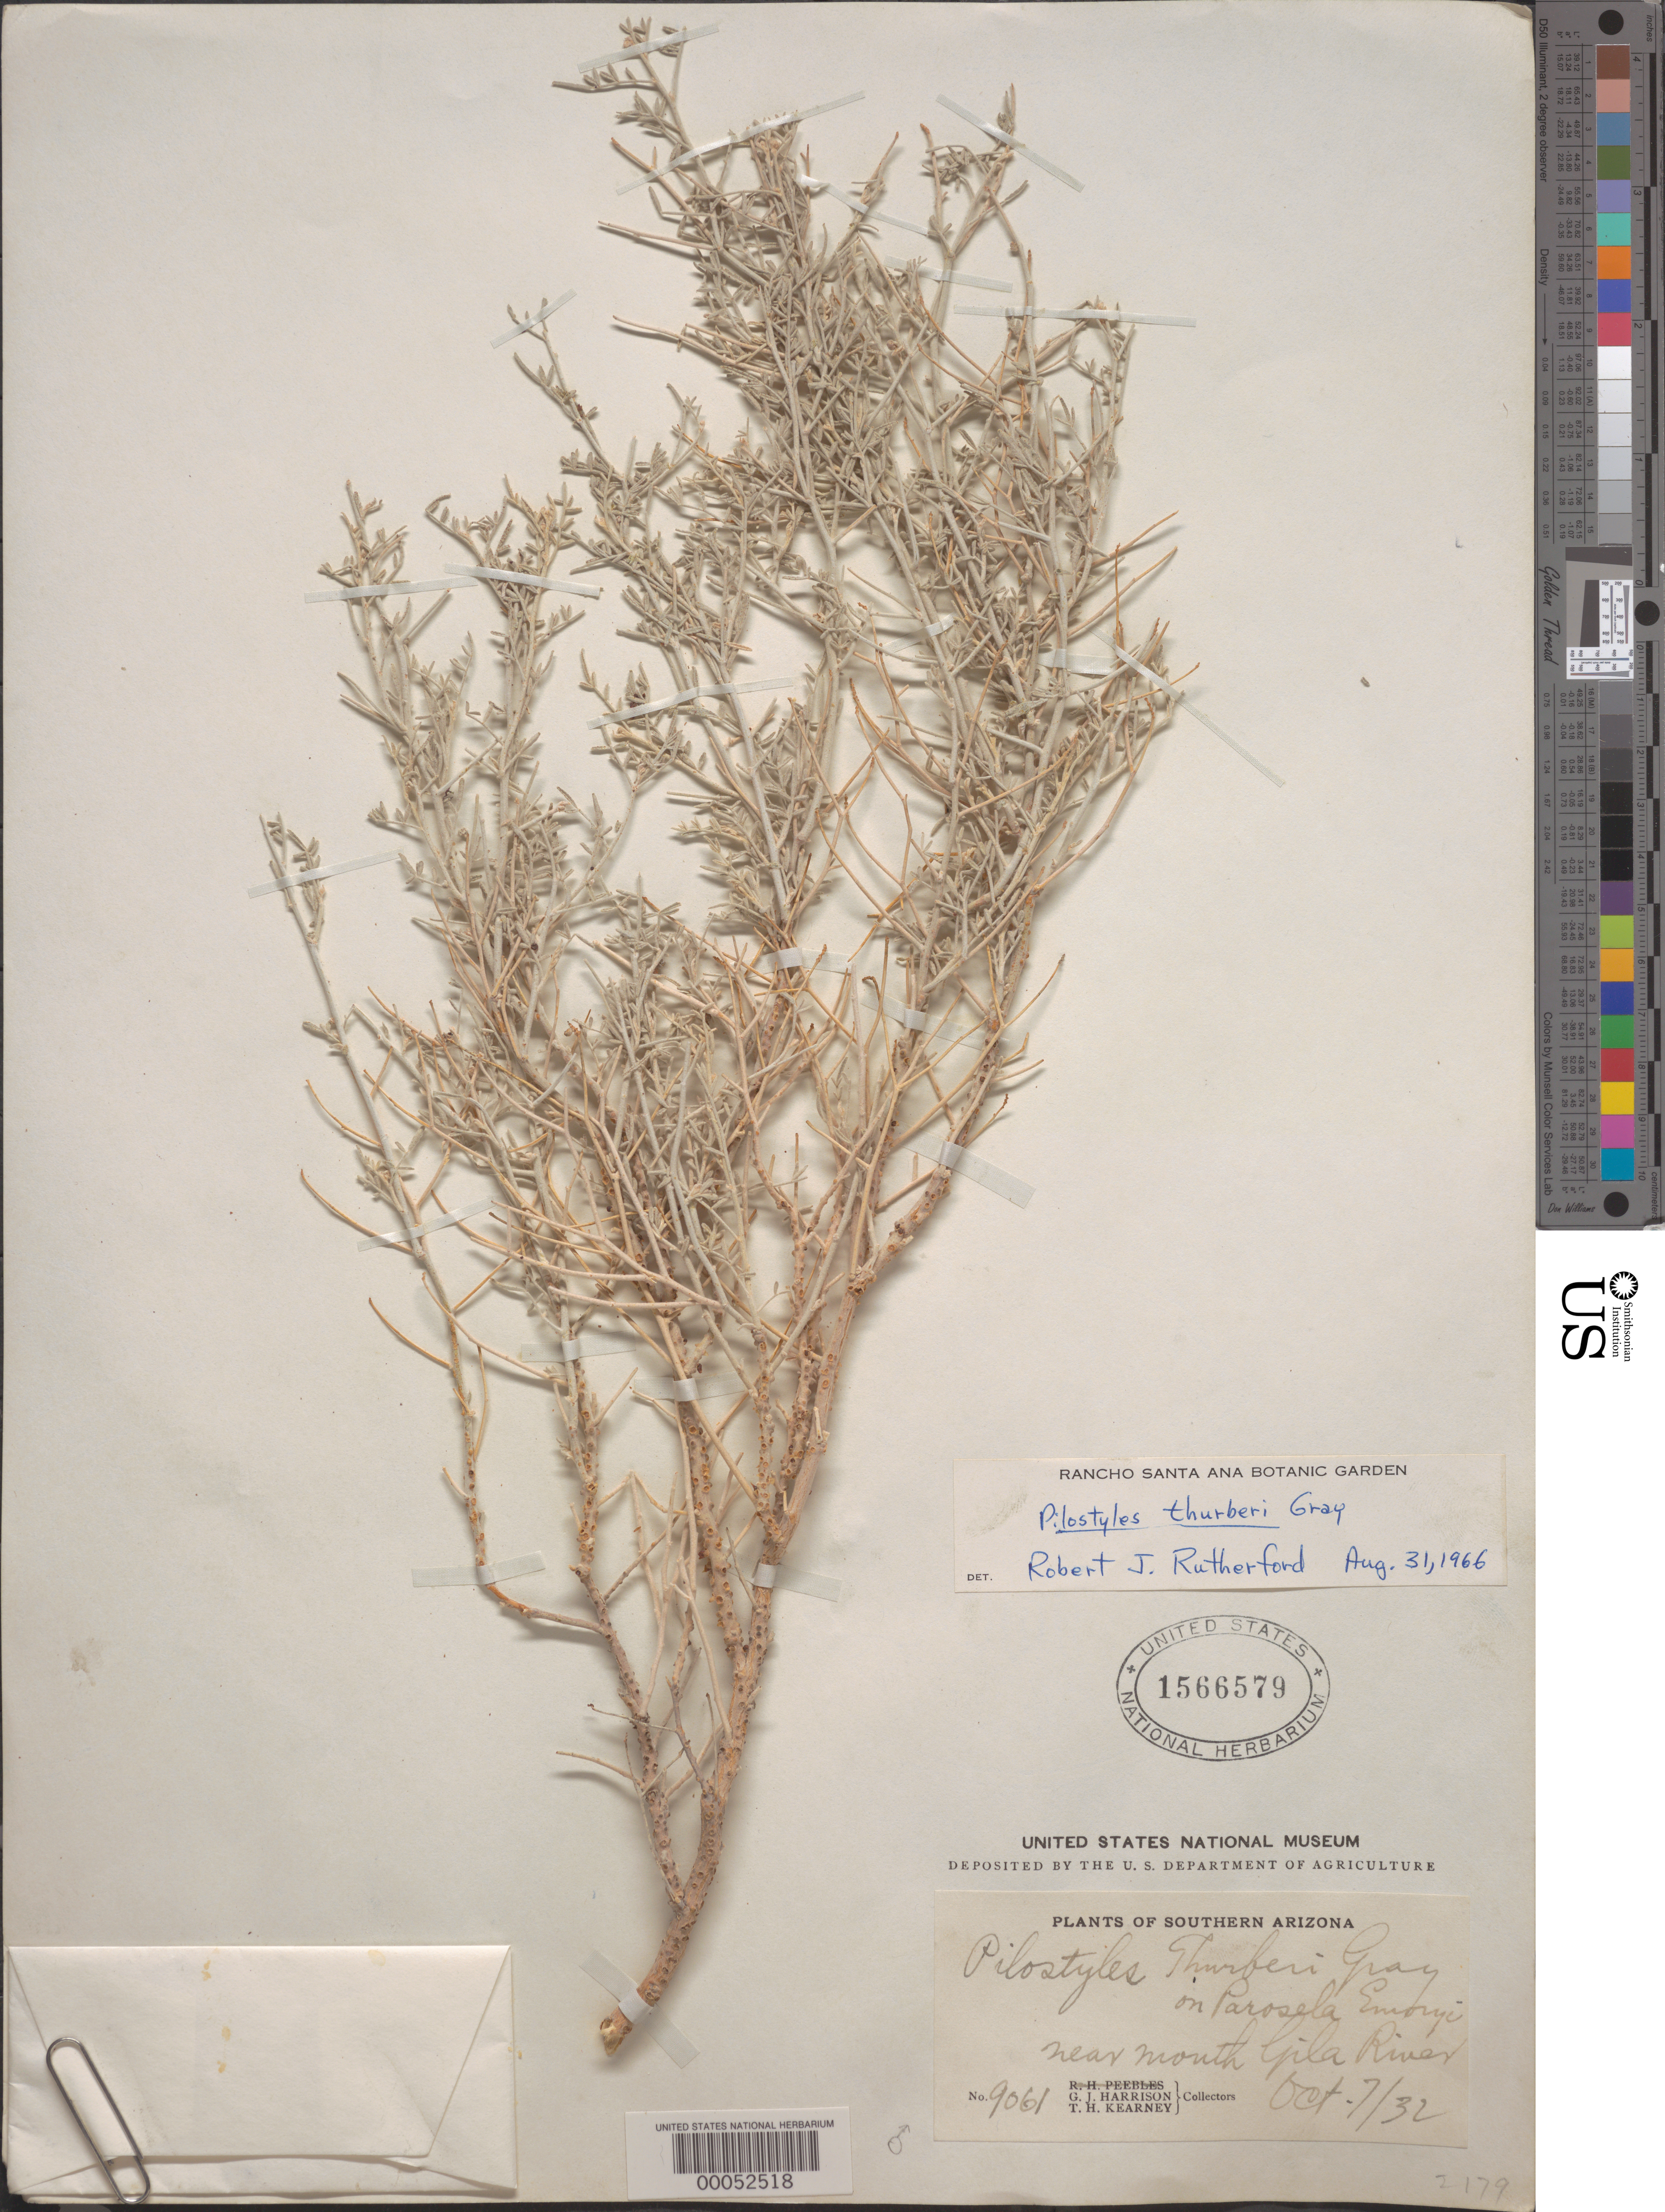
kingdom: Plantae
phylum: Tracheophyta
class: Magnoliopsida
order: Cucurbitales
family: Apodanthaceae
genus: Pilostyles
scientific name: Pilostyles thurberi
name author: A. Gray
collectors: G. J. Harrison & T. H. Kearney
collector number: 9061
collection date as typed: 07 Oct 1932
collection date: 1932-10-07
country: United States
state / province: Arizona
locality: Southern arizona, near mouth of gila river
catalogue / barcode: US 1566579